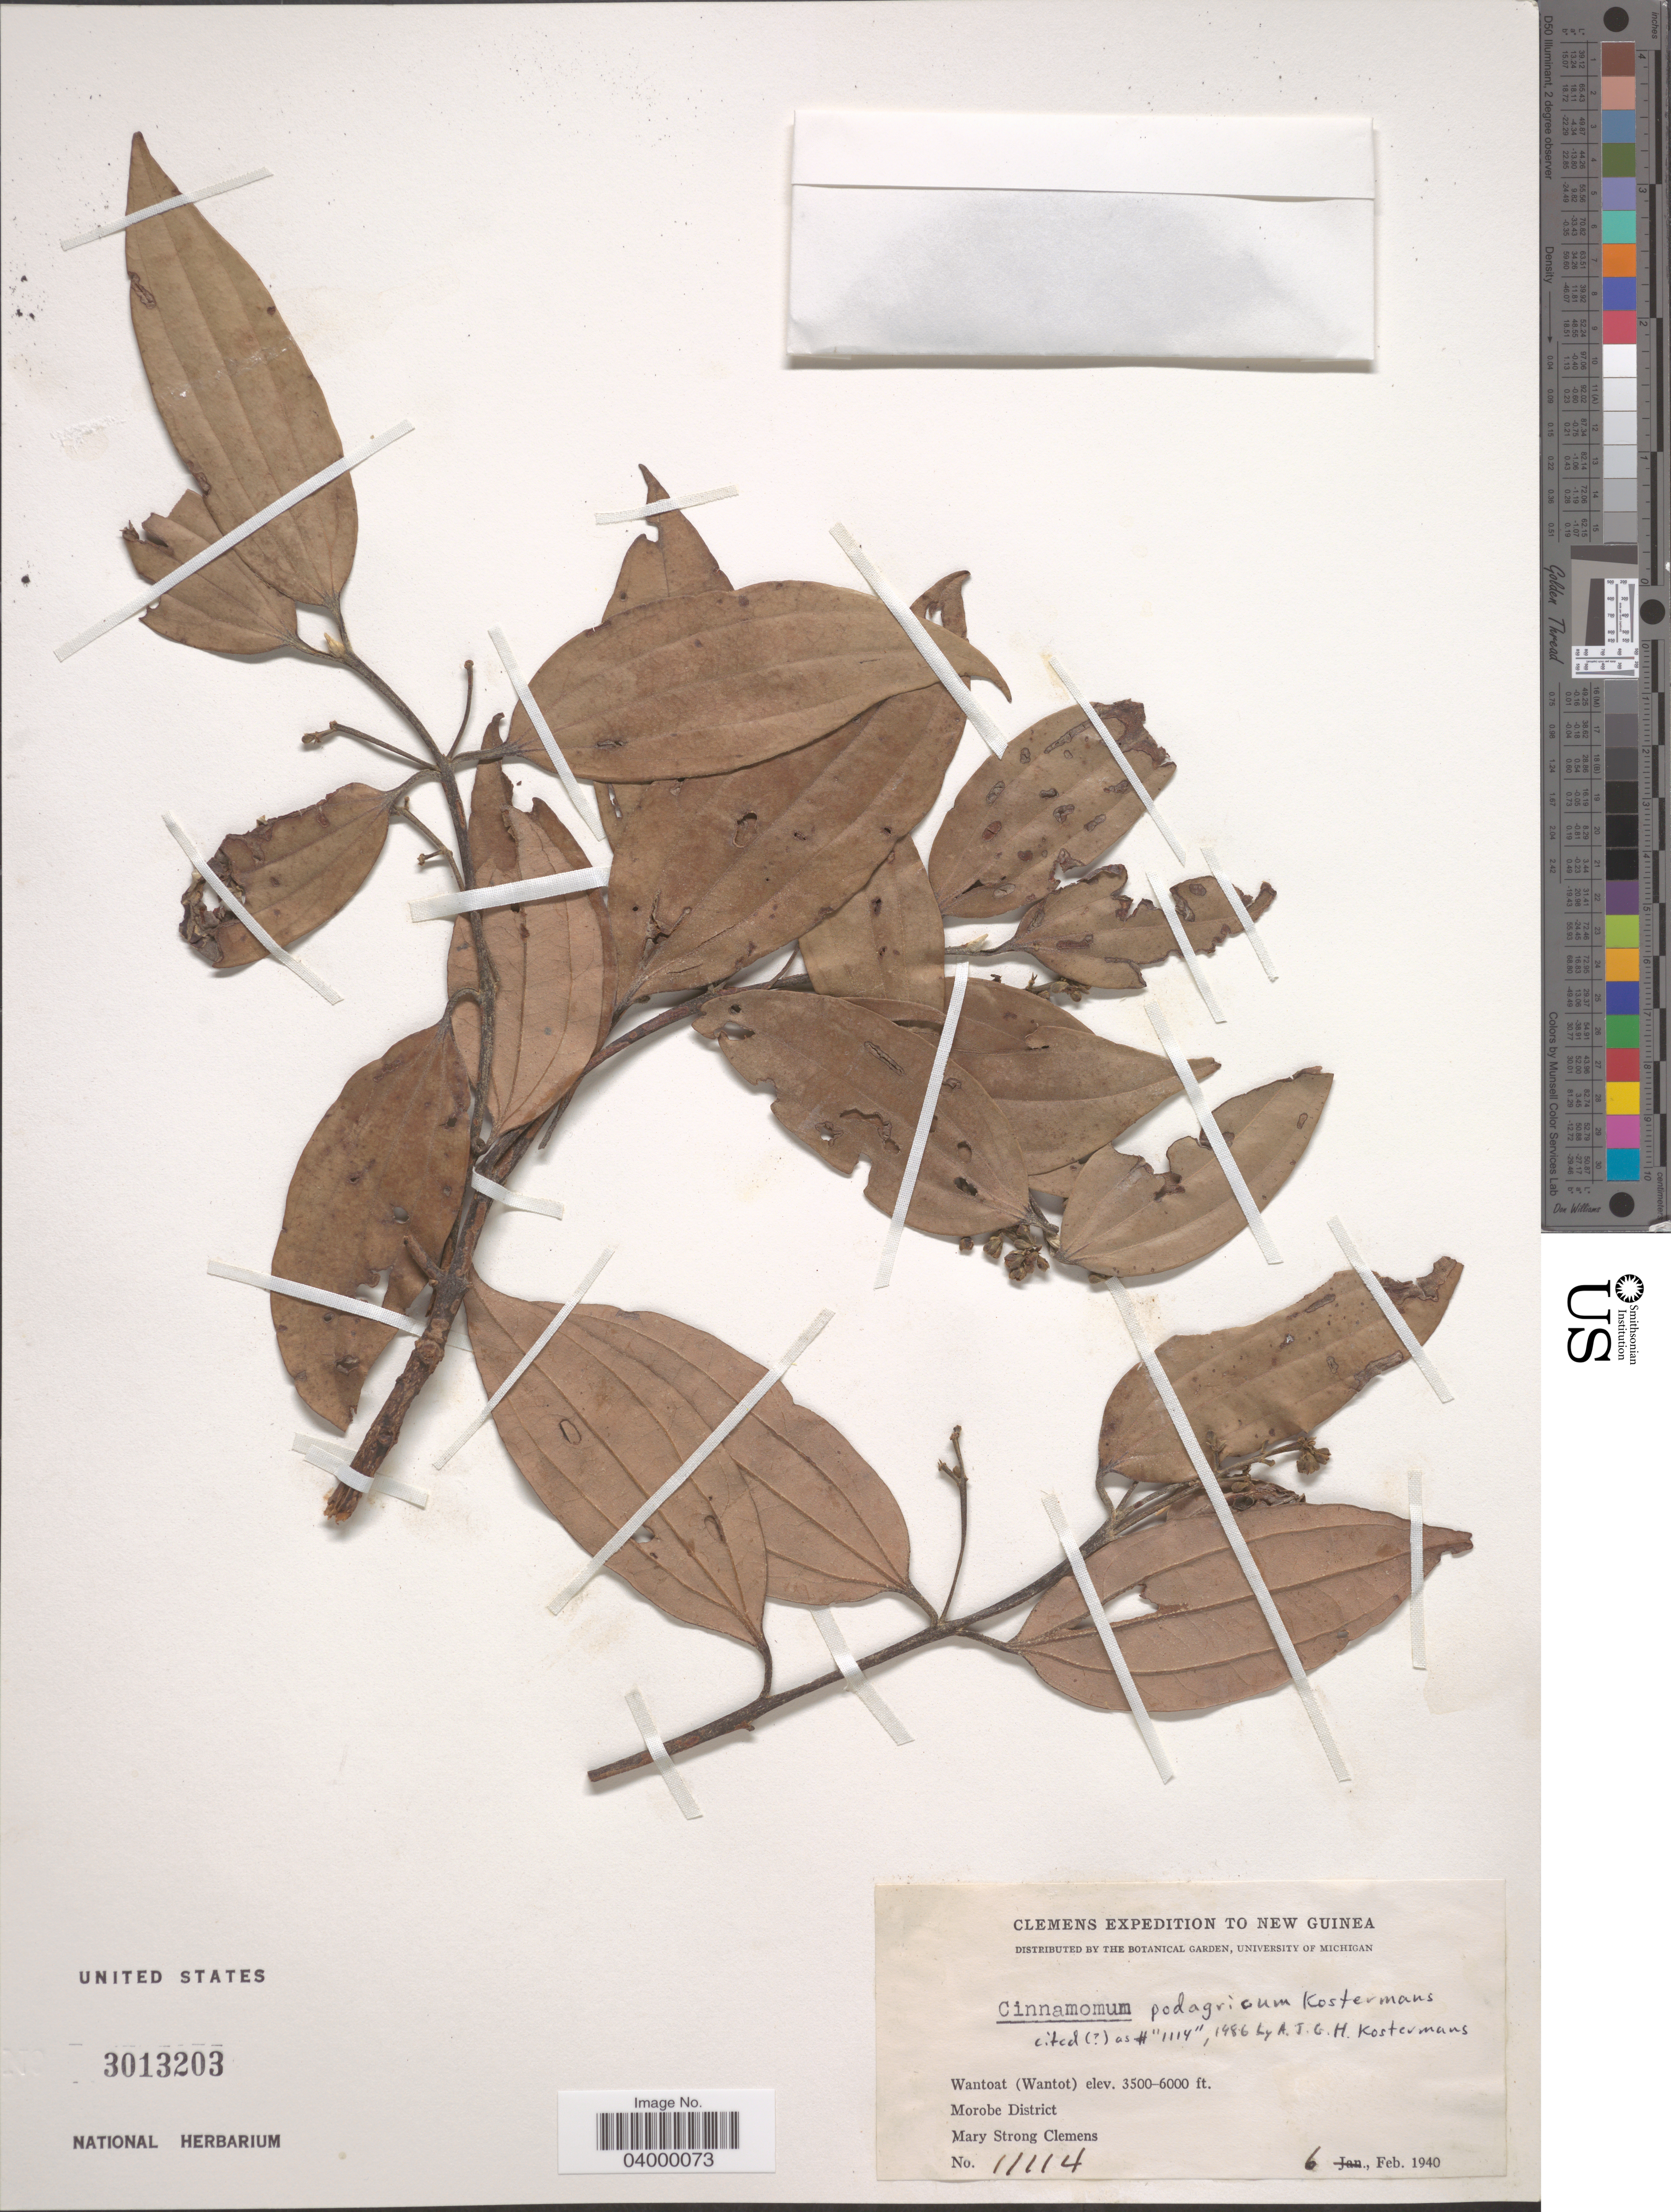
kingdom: Plantae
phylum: Tracheophyta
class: Magnoliopsida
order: Laurales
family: Lauraceae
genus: Cinnamomum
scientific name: Cinnamomum podagricum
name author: Kosterm.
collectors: M. S. Clemens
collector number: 11114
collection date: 1940-02-06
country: Papua New Guinea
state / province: Morobe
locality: New Guinea. Wantoat (Wantot). Morobe District.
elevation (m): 1067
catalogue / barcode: US 3013203